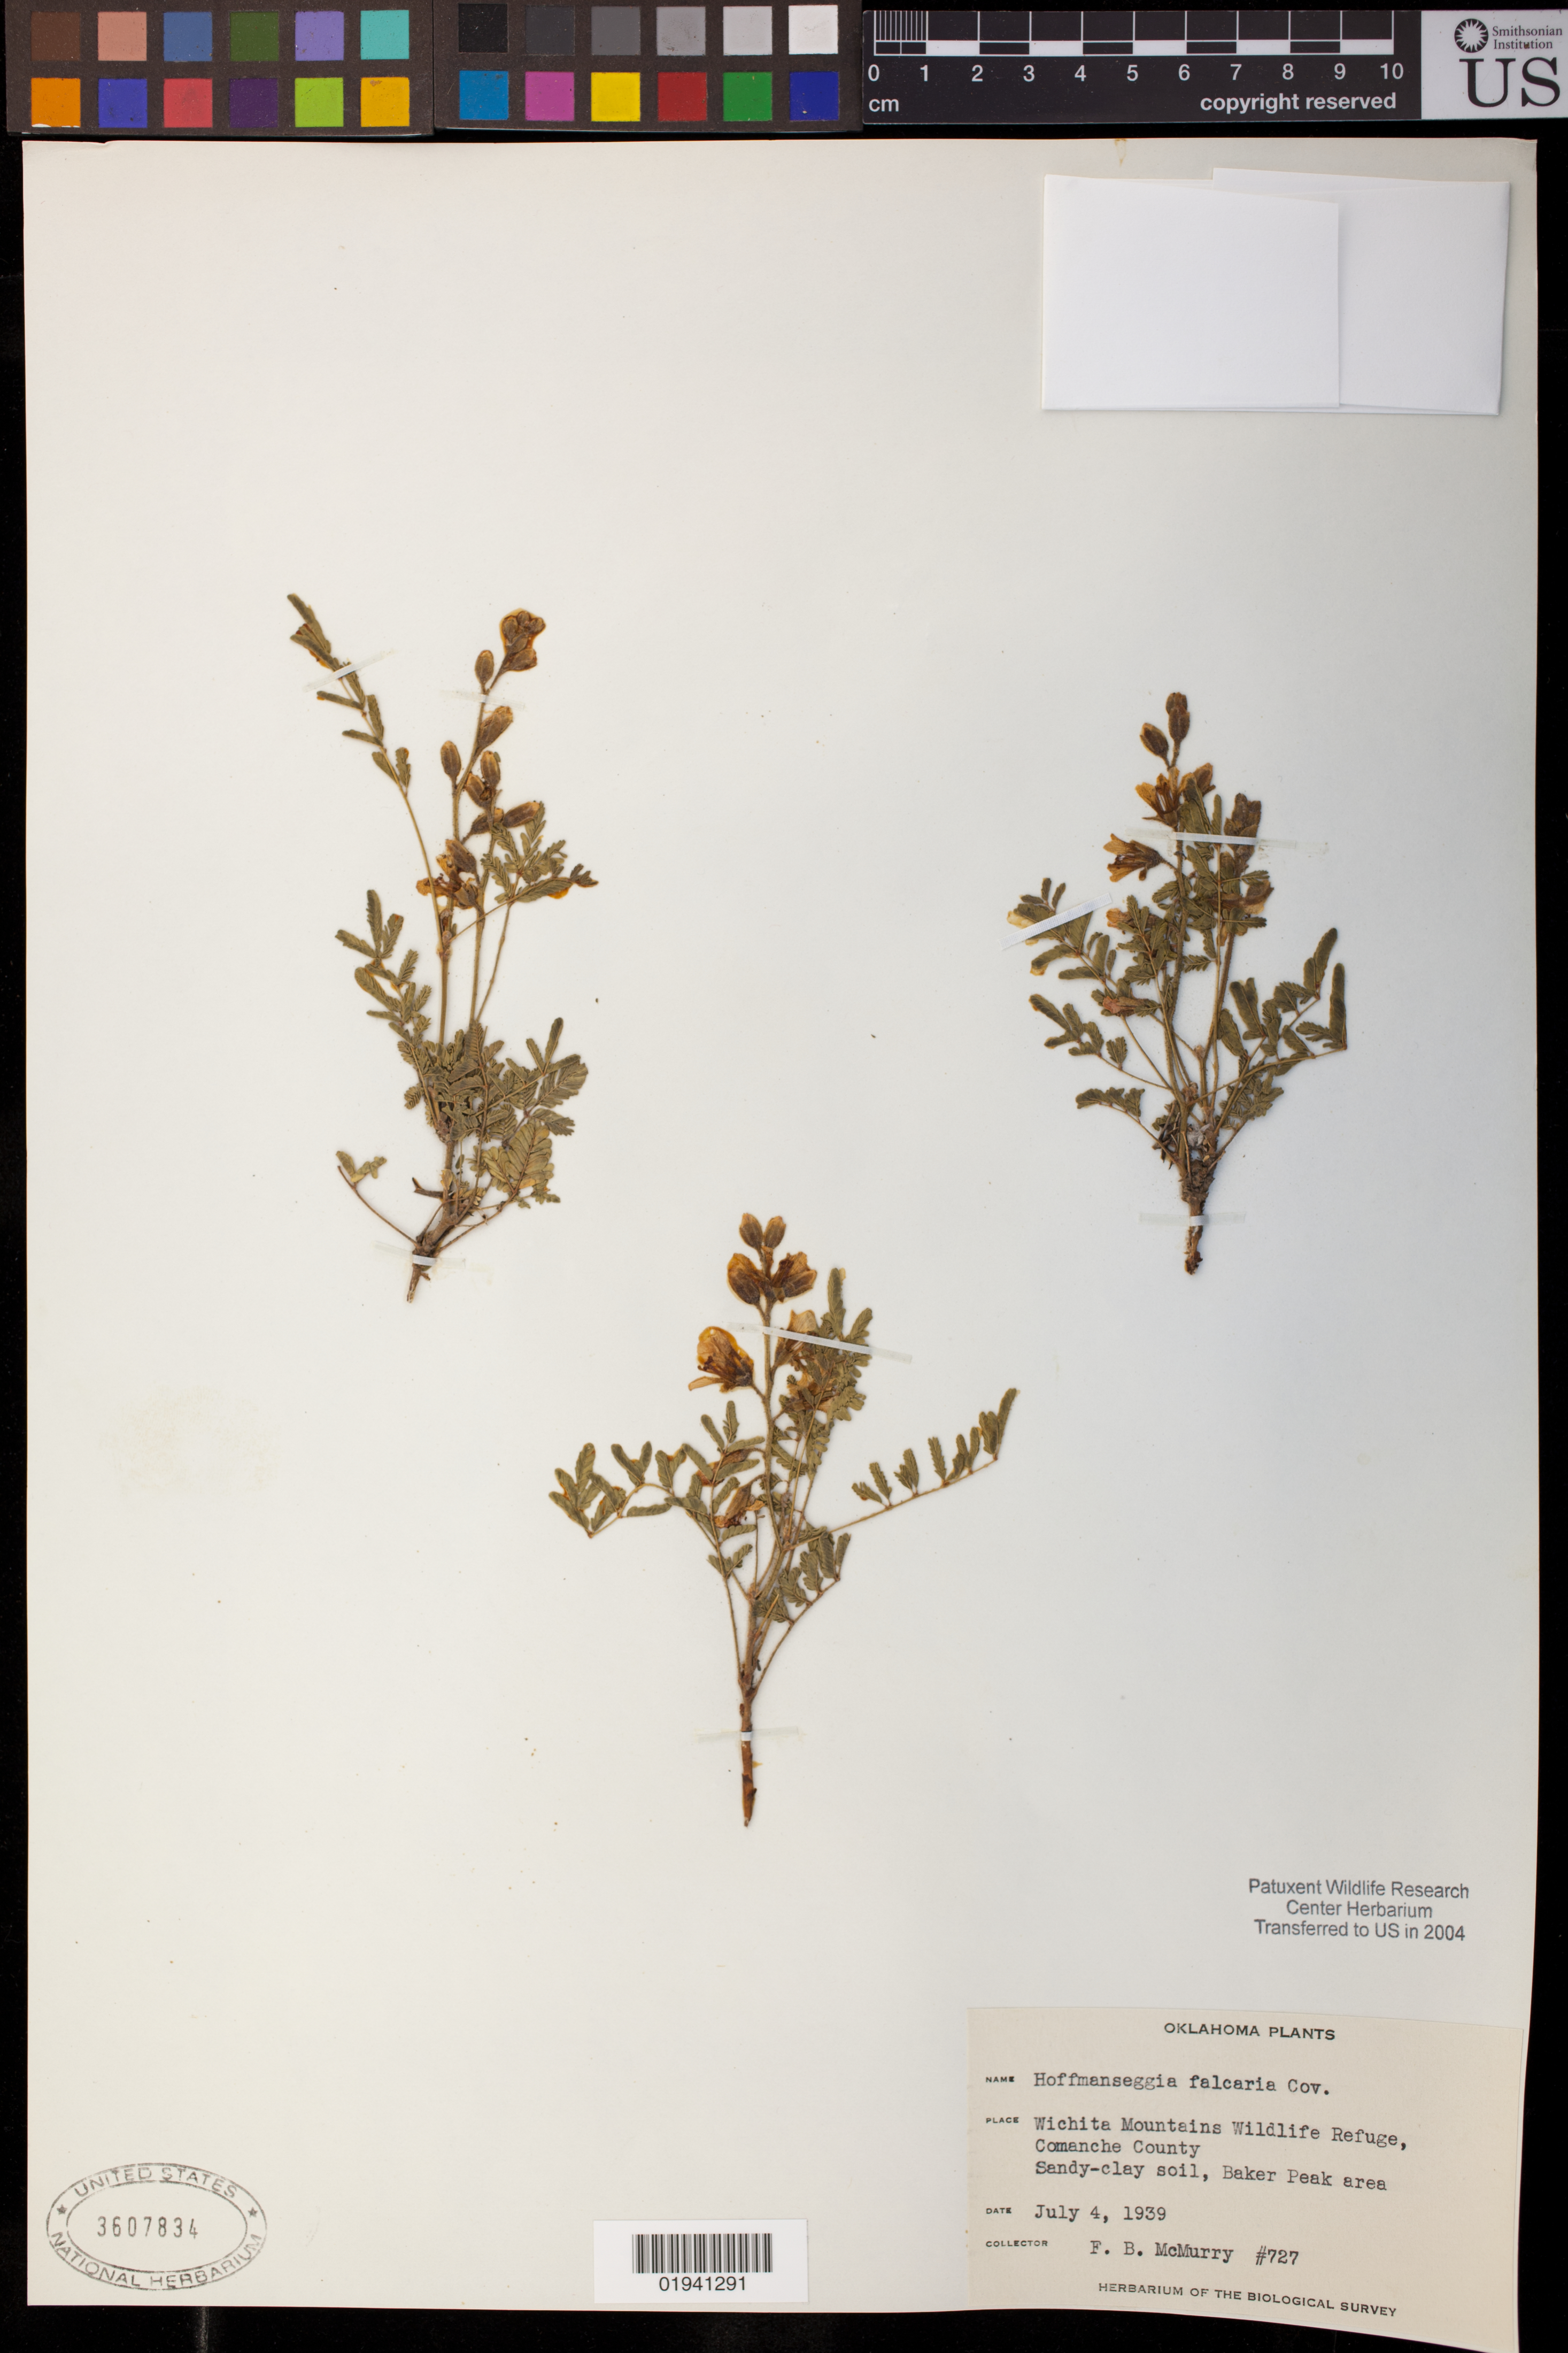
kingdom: Plantae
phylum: Tracheophyta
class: Magnoliopsida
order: Fabales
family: Fabaceae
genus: Hoffmannseggia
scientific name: Hoffmannseggia glauca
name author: (Ortega) Eifert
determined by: Strong, Mark T., (BOT), Smithsonian Institution - National Museum of Natural History (UNITED STATES)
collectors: F. B. McMurry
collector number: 727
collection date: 1939-07-04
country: United States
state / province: Oklahoma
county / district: Comanche County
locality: Wichita Mountains Wildlife Refuge, Baker Peak area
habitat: Sandy-clay soil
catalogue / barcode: US 3607834